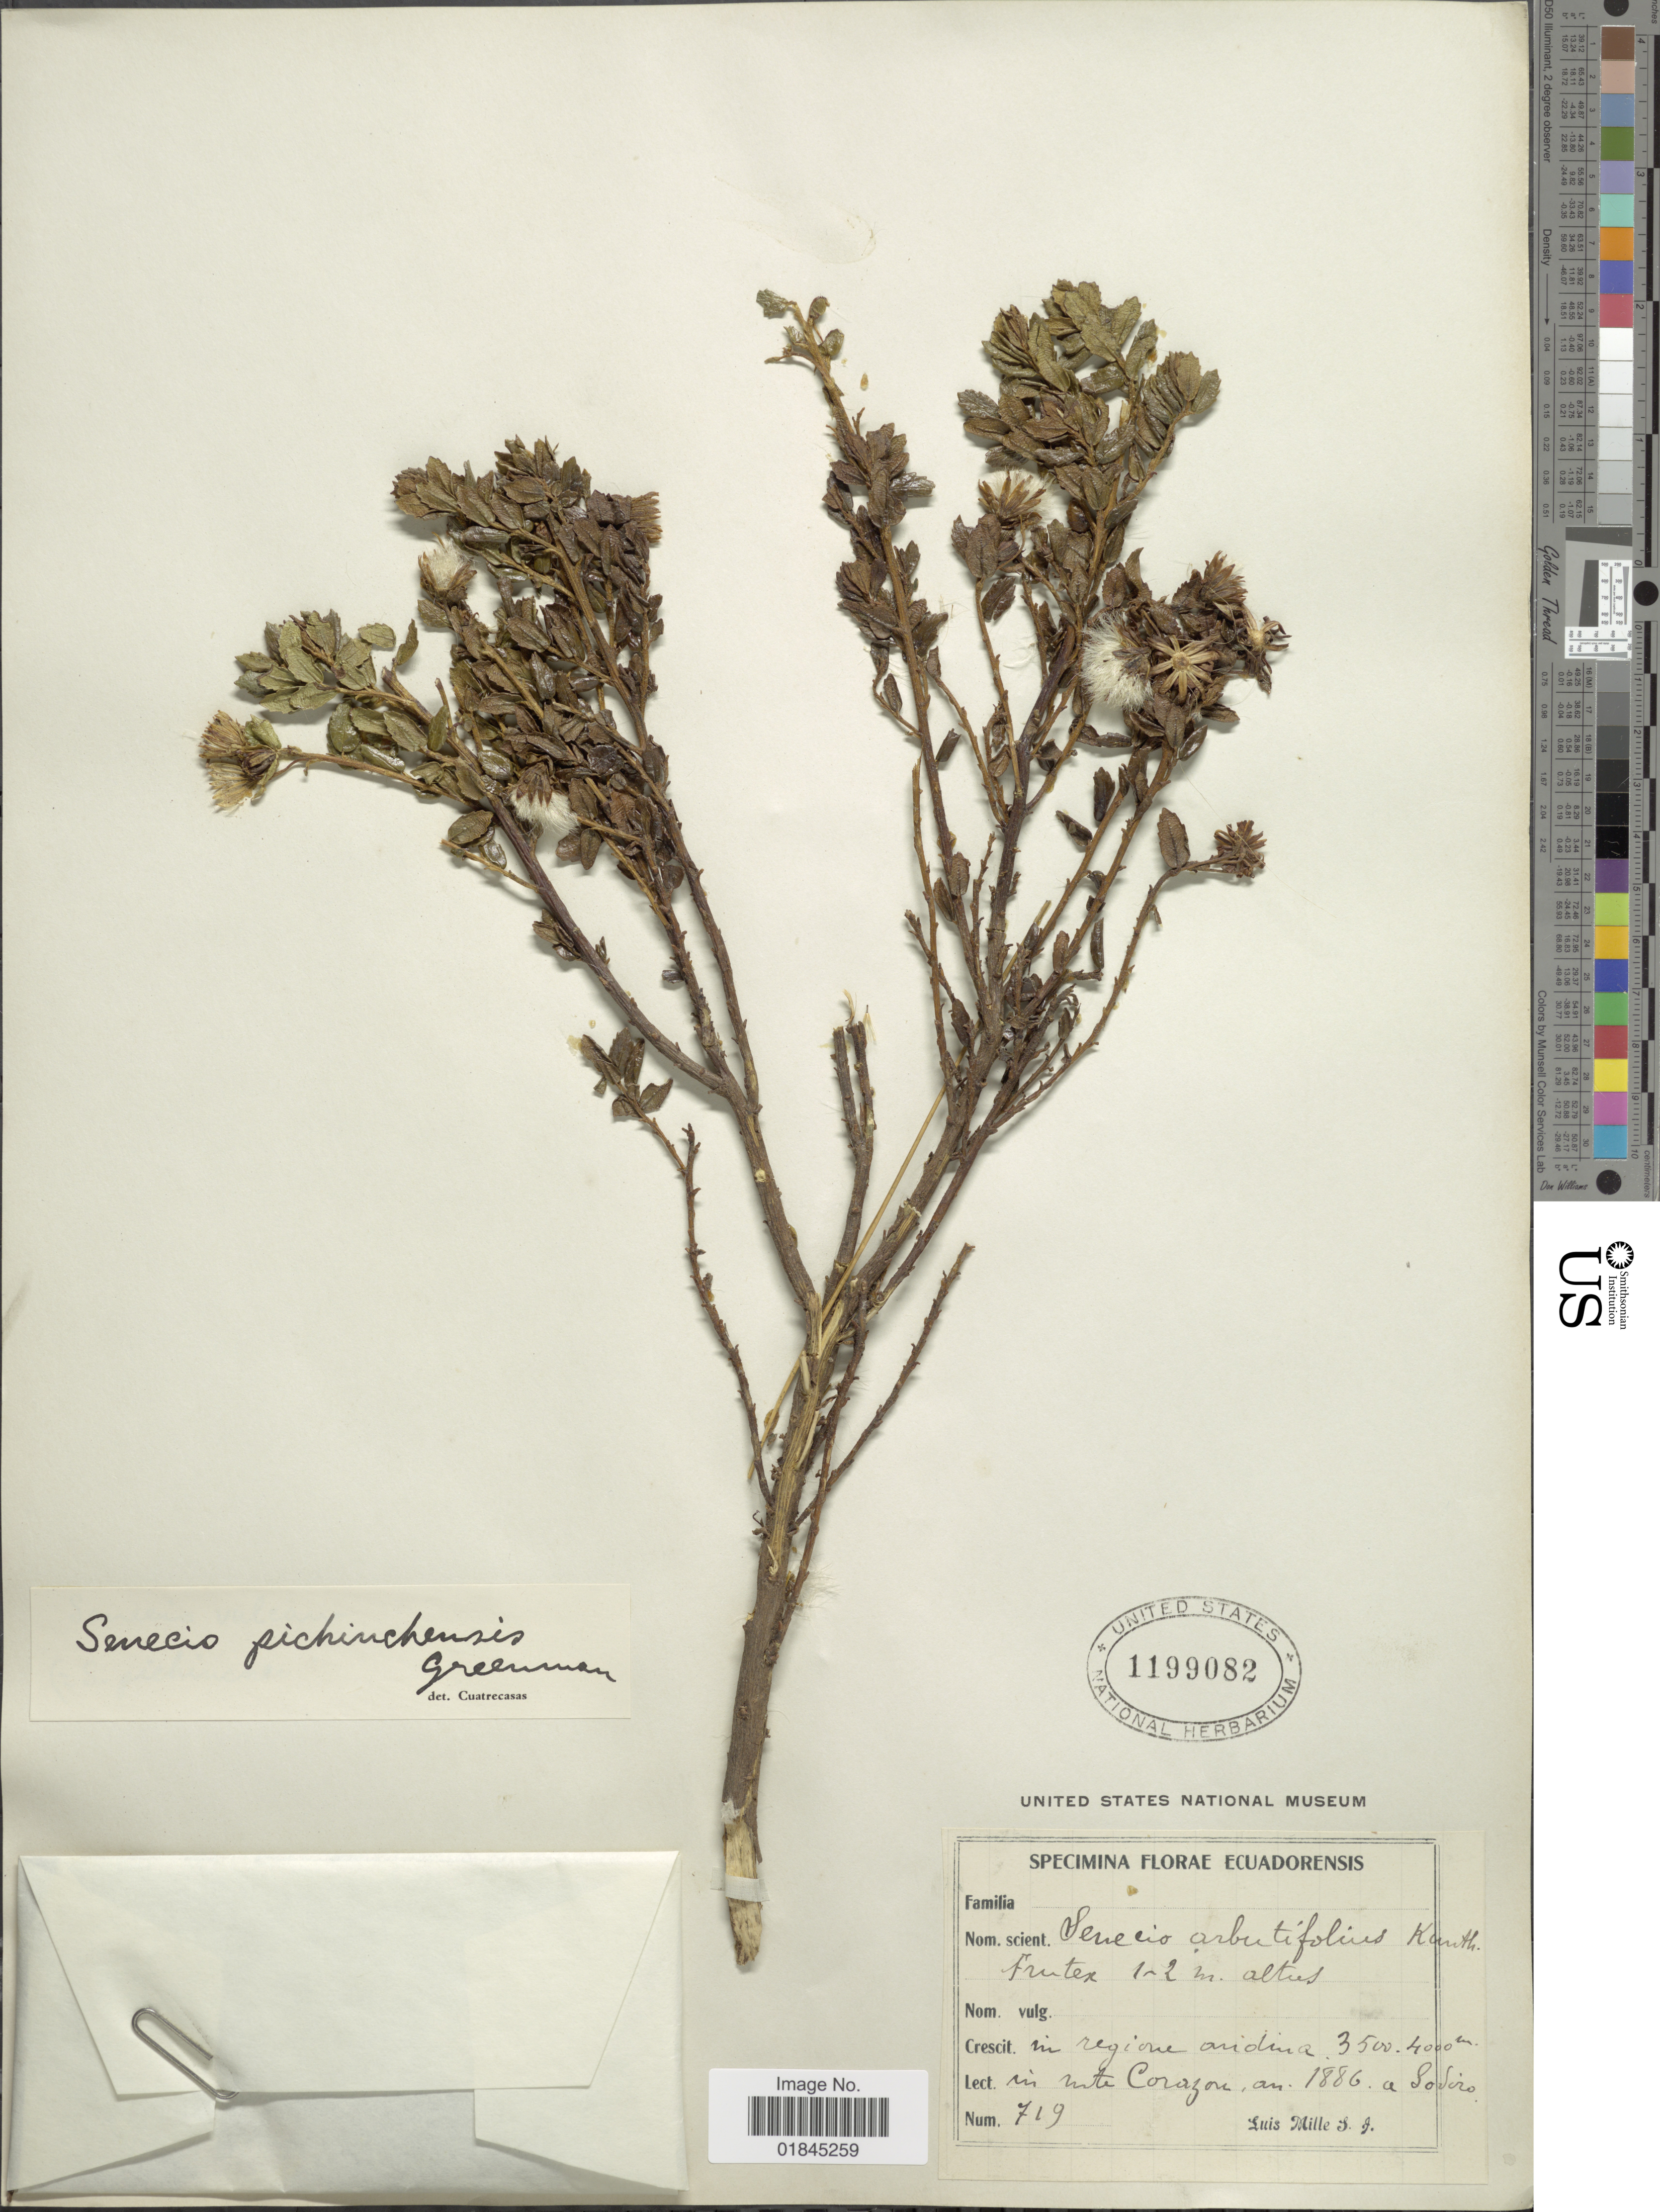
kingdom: Plantae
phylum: Tracheophyta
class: Magnoliopsida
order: Asterales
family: Asteraceae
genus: Pentacalia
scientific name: Pentacalia arbutifolia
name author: (Kunth) Cuatrec.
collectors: A. Sodiro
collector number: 719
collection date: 1886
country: Ecuador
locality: In regione andina, in mte Corazon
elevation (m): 3500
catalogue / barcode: US 1199082